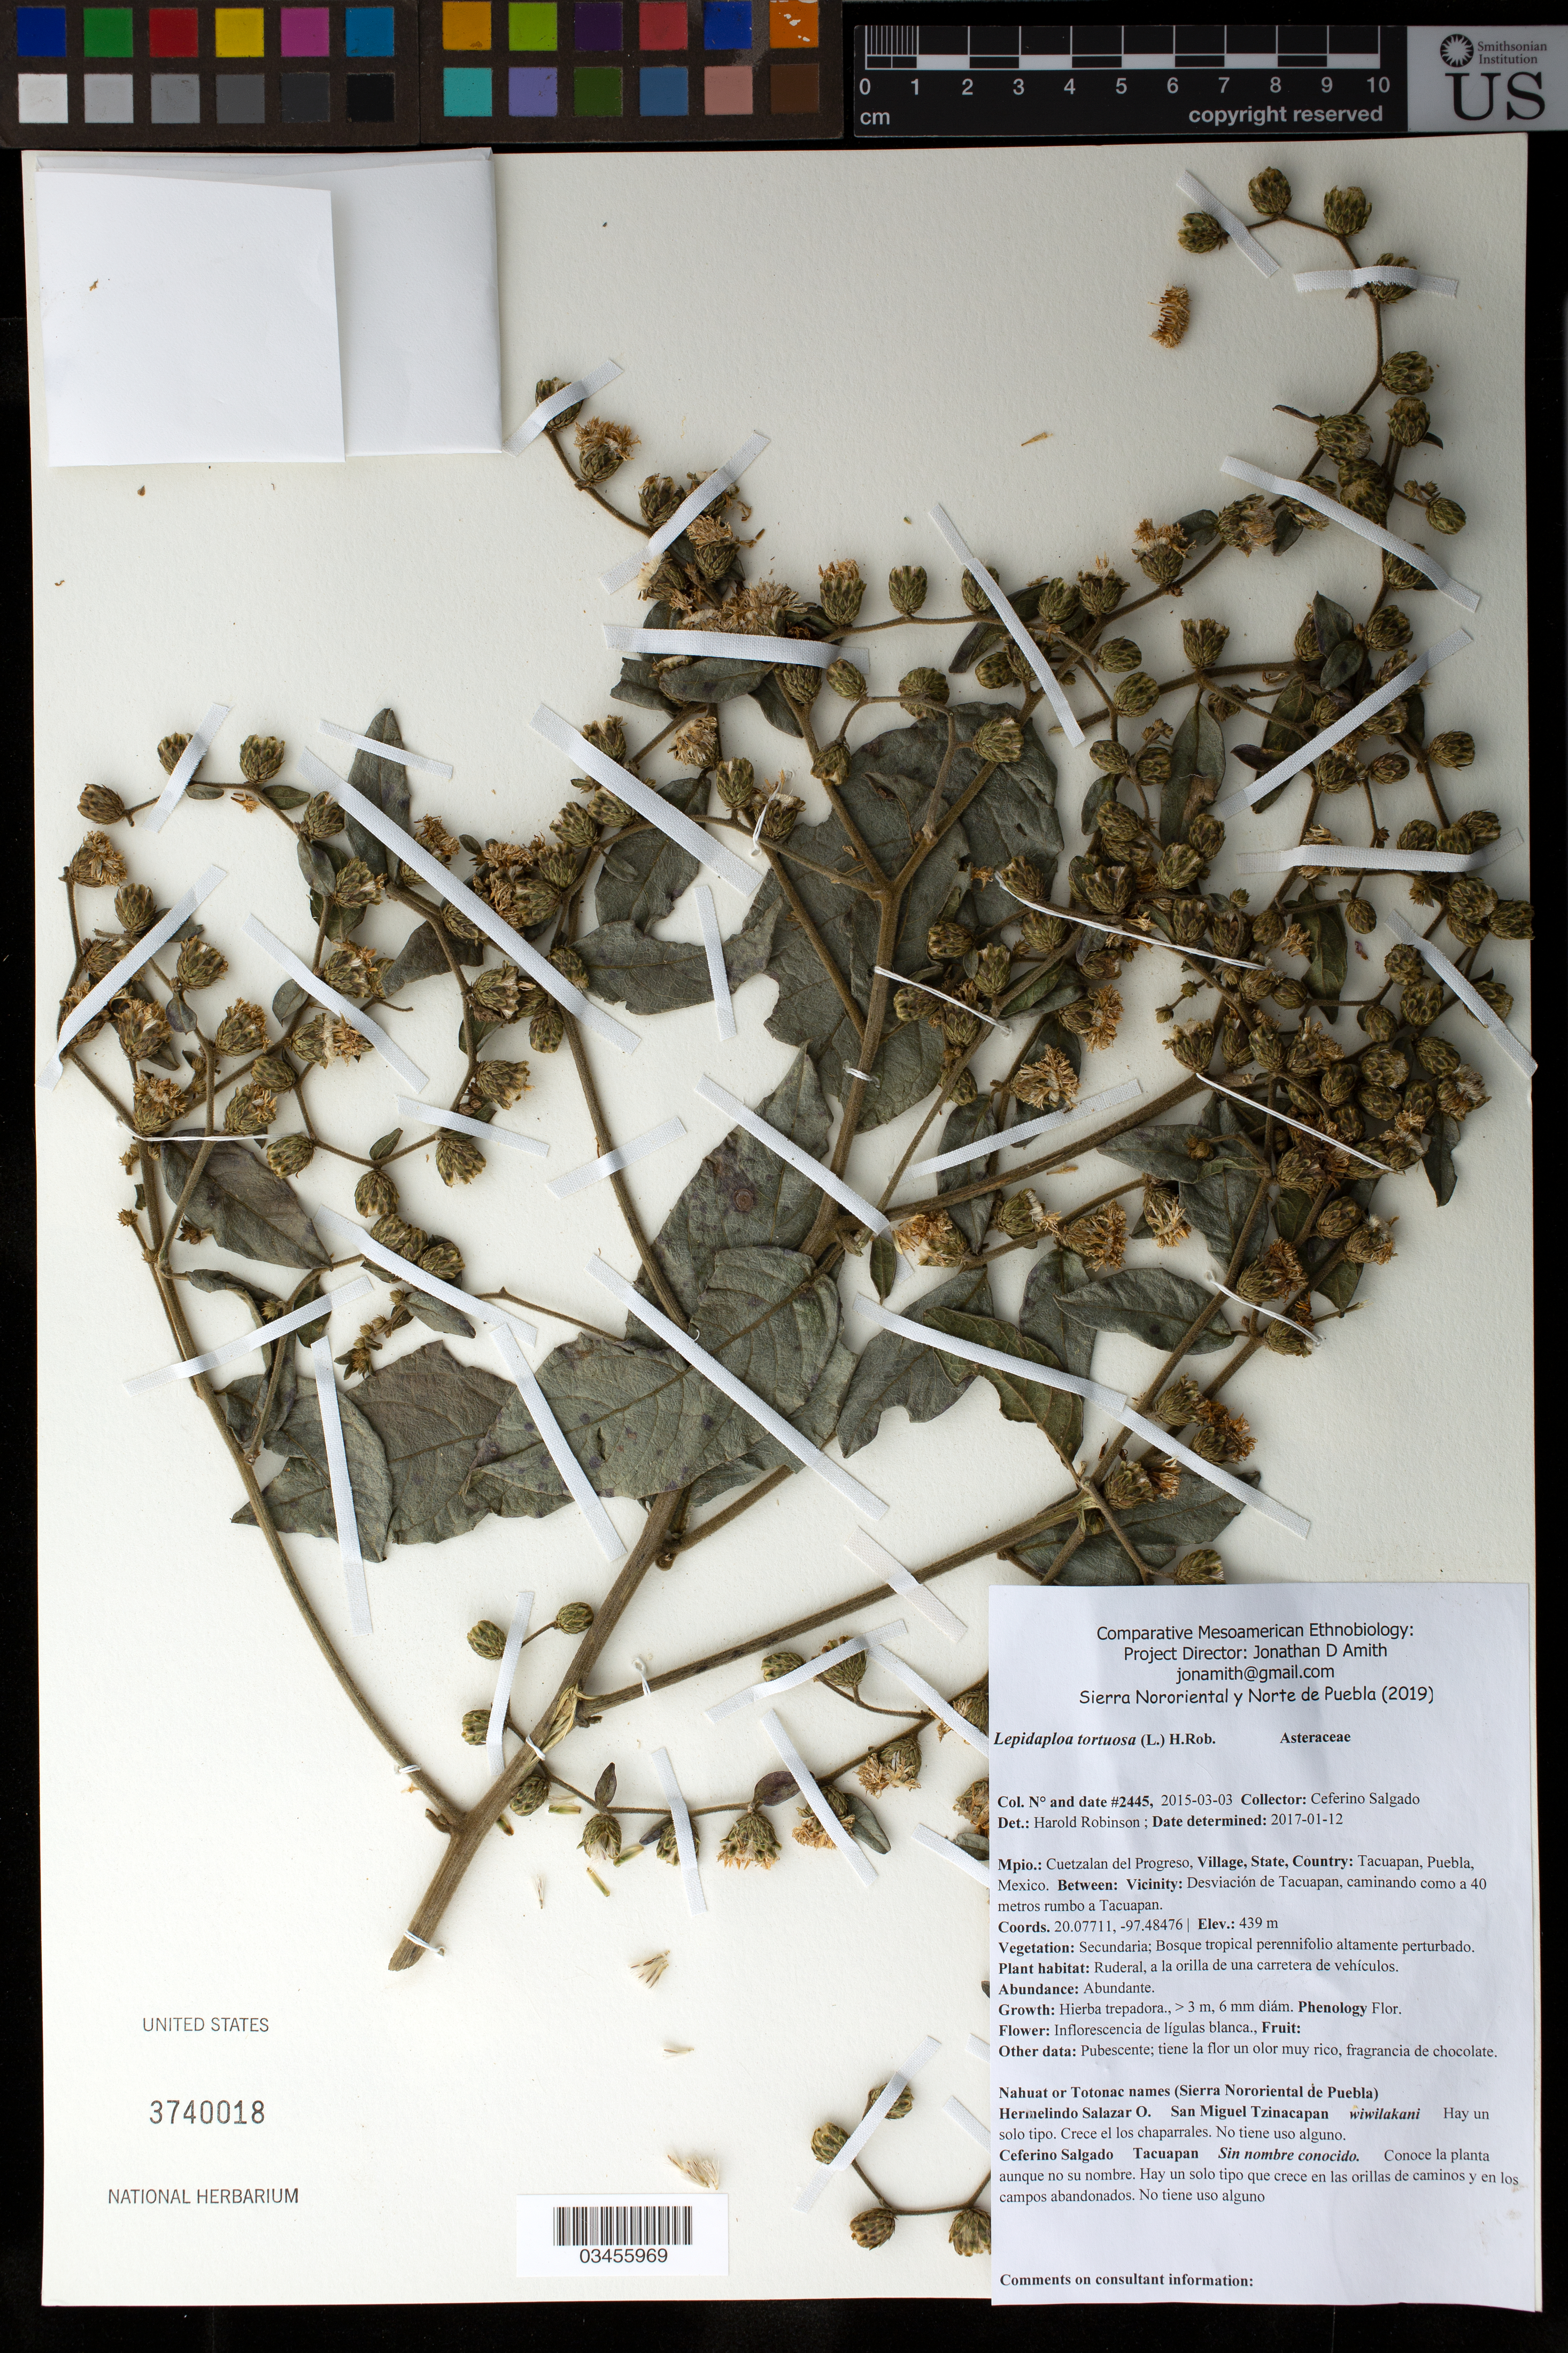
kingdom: Plantae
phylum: Tracheophyta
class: Magnoliopsida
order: Asterales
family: Asteraceae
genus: Lepidaploa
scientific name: Lepidaploa tortuosa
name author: (L.) H. Rob.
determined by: Robinson, Harold E., (US)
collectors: C. Salgado Castañeda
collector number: CSC_02445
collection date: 2015-03-03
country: México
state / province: Puebla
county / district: Cuetzalan del Progreso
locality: PUEBLO: Tacuapan; LOCALIDAD EXACTA: Desviación de Tacuapan, caminando como a 40 metros rumbo a Tacuapan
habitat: VEGETACIÓN y HABITAT: Bosque tropical perennifolio altamente perturbado. | Ruderal, a la orilla de una carretera de vehículos.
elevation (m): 439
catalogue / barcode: US 3740018